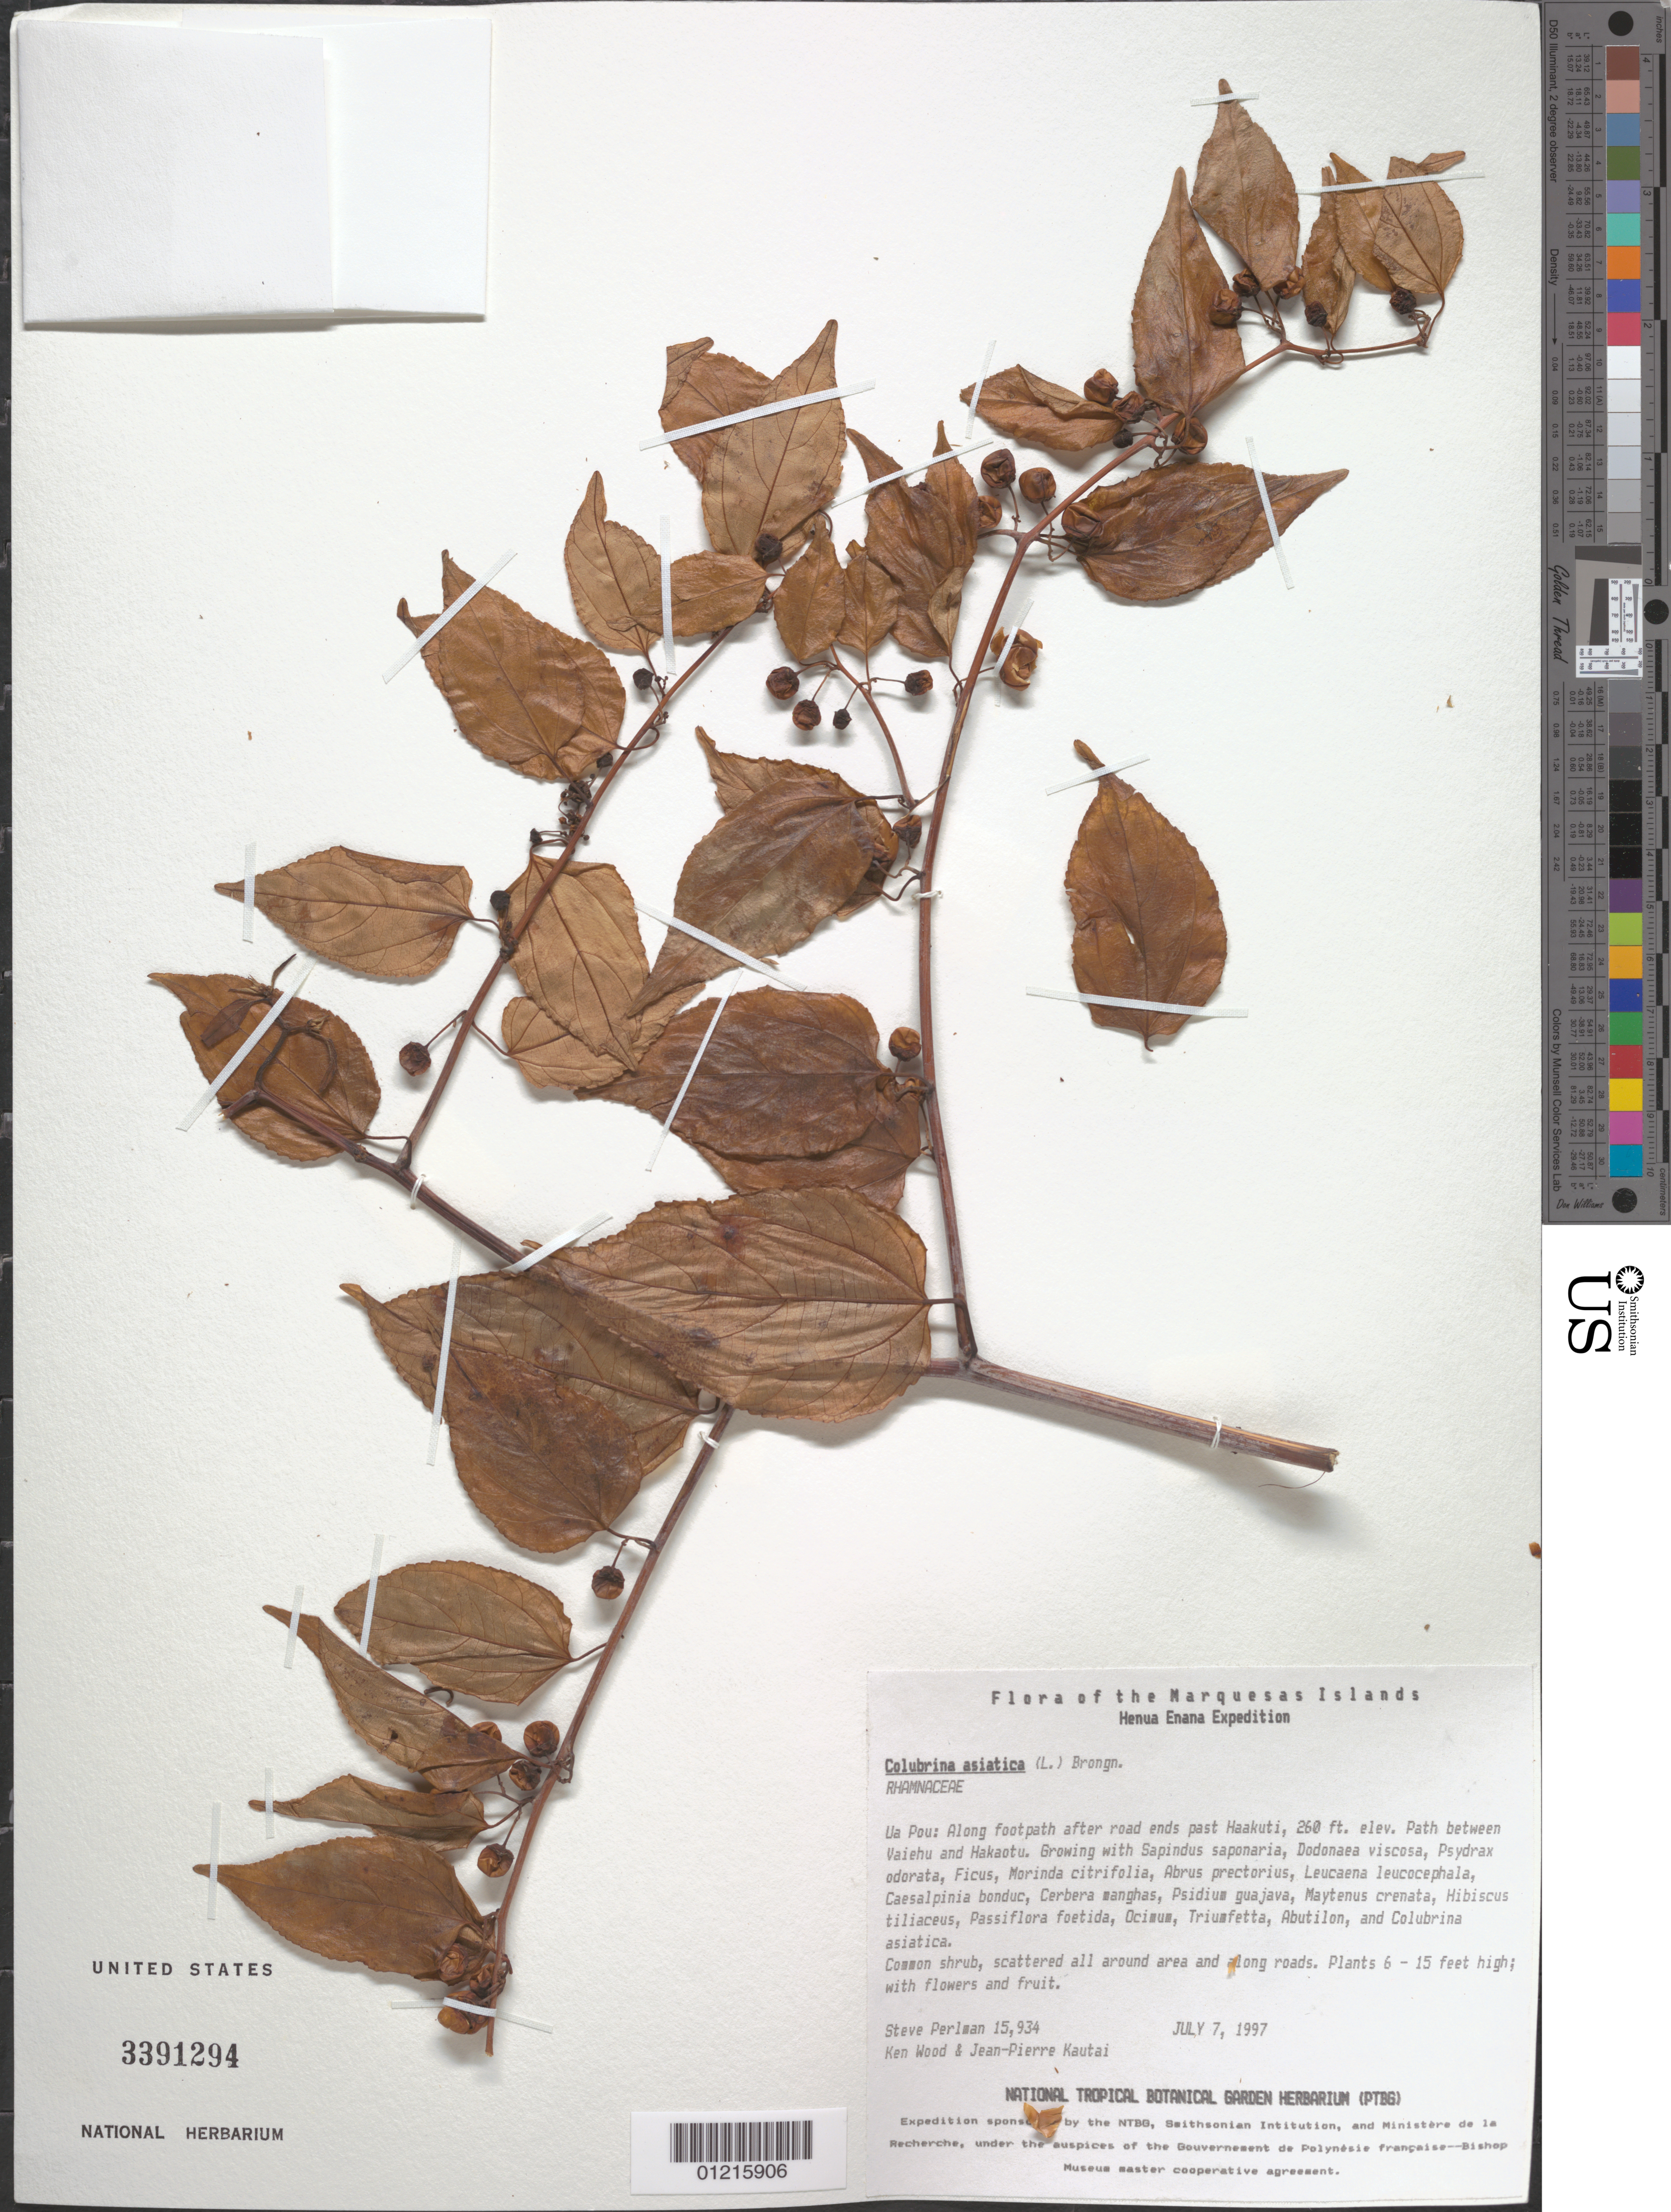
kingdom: Plantae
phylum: Tracheophyta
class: Magnoliopsida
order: Rosales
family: Rhamnaceae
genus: Colubrina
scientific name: Colubrina asiatica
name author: (L.) Brongn.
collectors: S. P. Perlman, K. R. Wood & J. Kautai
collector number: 15934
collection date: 1997-07-07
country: French Polynesia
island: Ua Pou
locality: Path between Vaiehu and Hakaotu, after road ends past Haakuti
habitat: Along footpath, scattered all around area and along roads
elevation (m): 79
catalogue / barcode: US 3391294